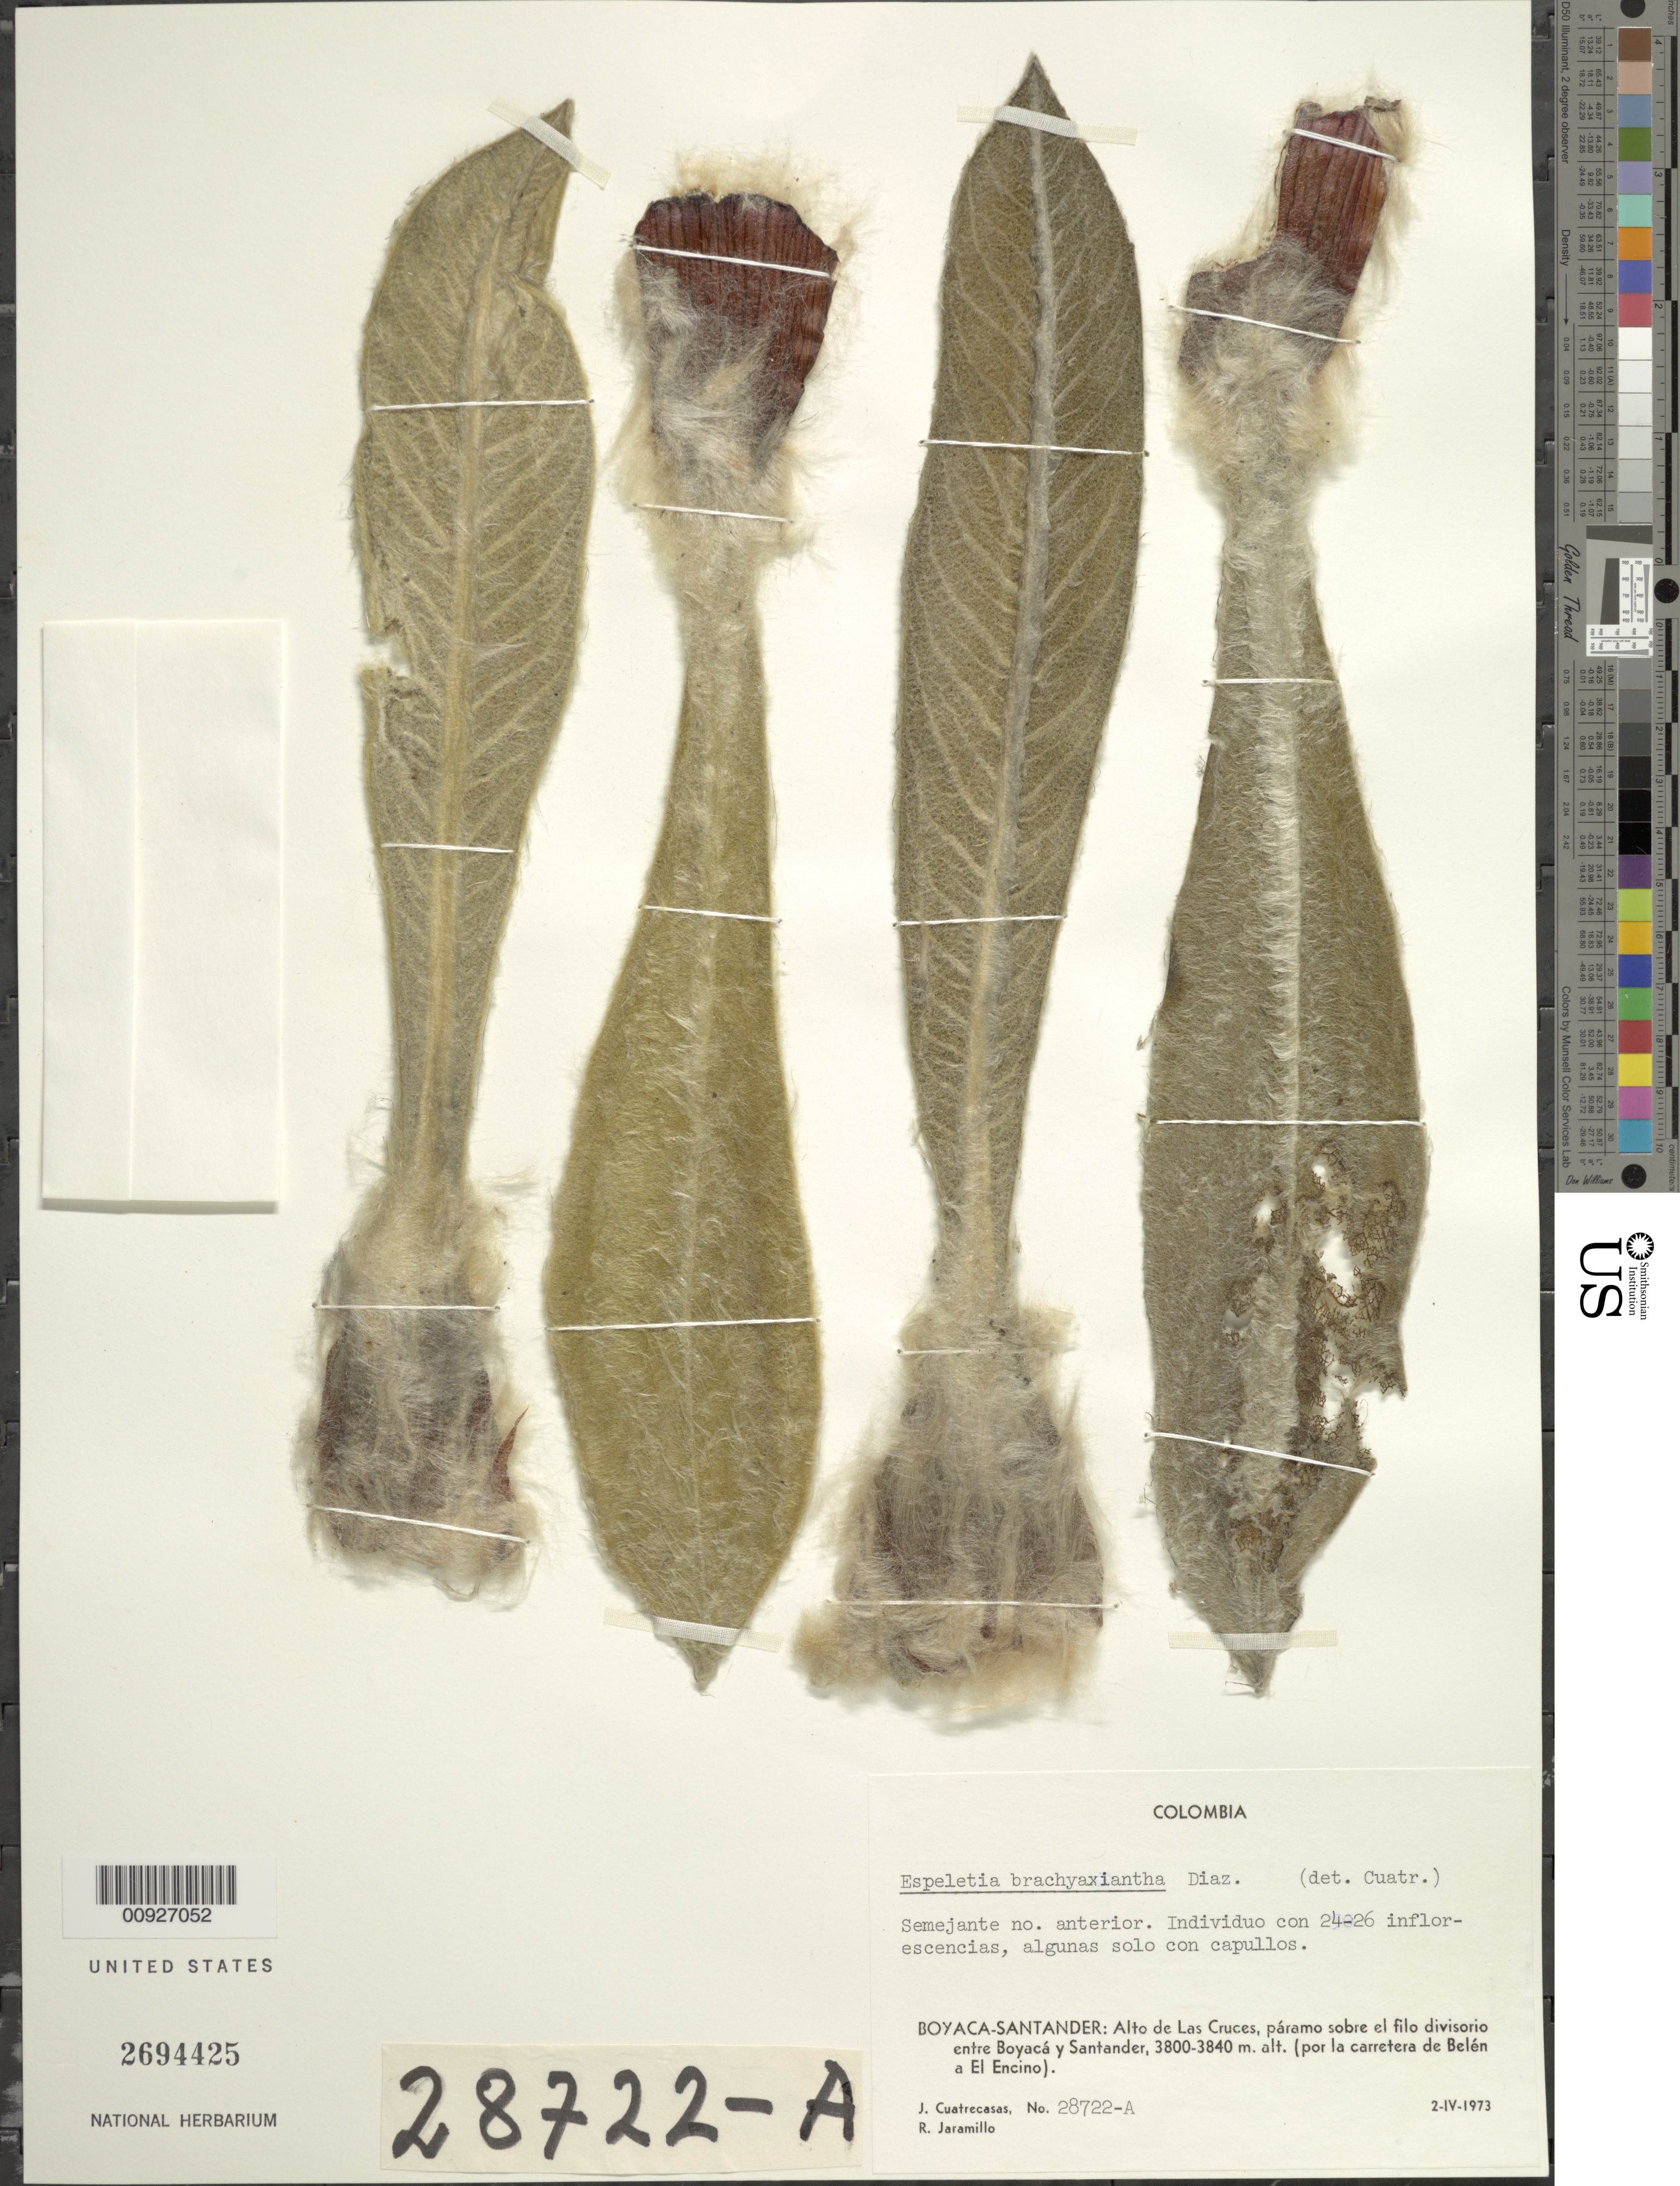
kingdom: Plantae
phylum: Tracheophyta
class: Magnoliopsida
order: Asterales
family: Asteraceae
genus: Espeletia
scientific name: Espeletia brachyaxiantha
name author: S. Díaz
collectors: J. Cuatrecasas & R. Jaramillo M.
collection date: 1973-04-02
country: Colombia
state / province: Boyacá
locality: Alto de Las Cruces, páramo sobre el filo divisorio entre Boyacá y Santander, (por la carretera de Belén a El Encino). Cerca de la frontera entre Boyacá y Santander.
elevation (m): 3800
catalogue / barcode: US 2694425